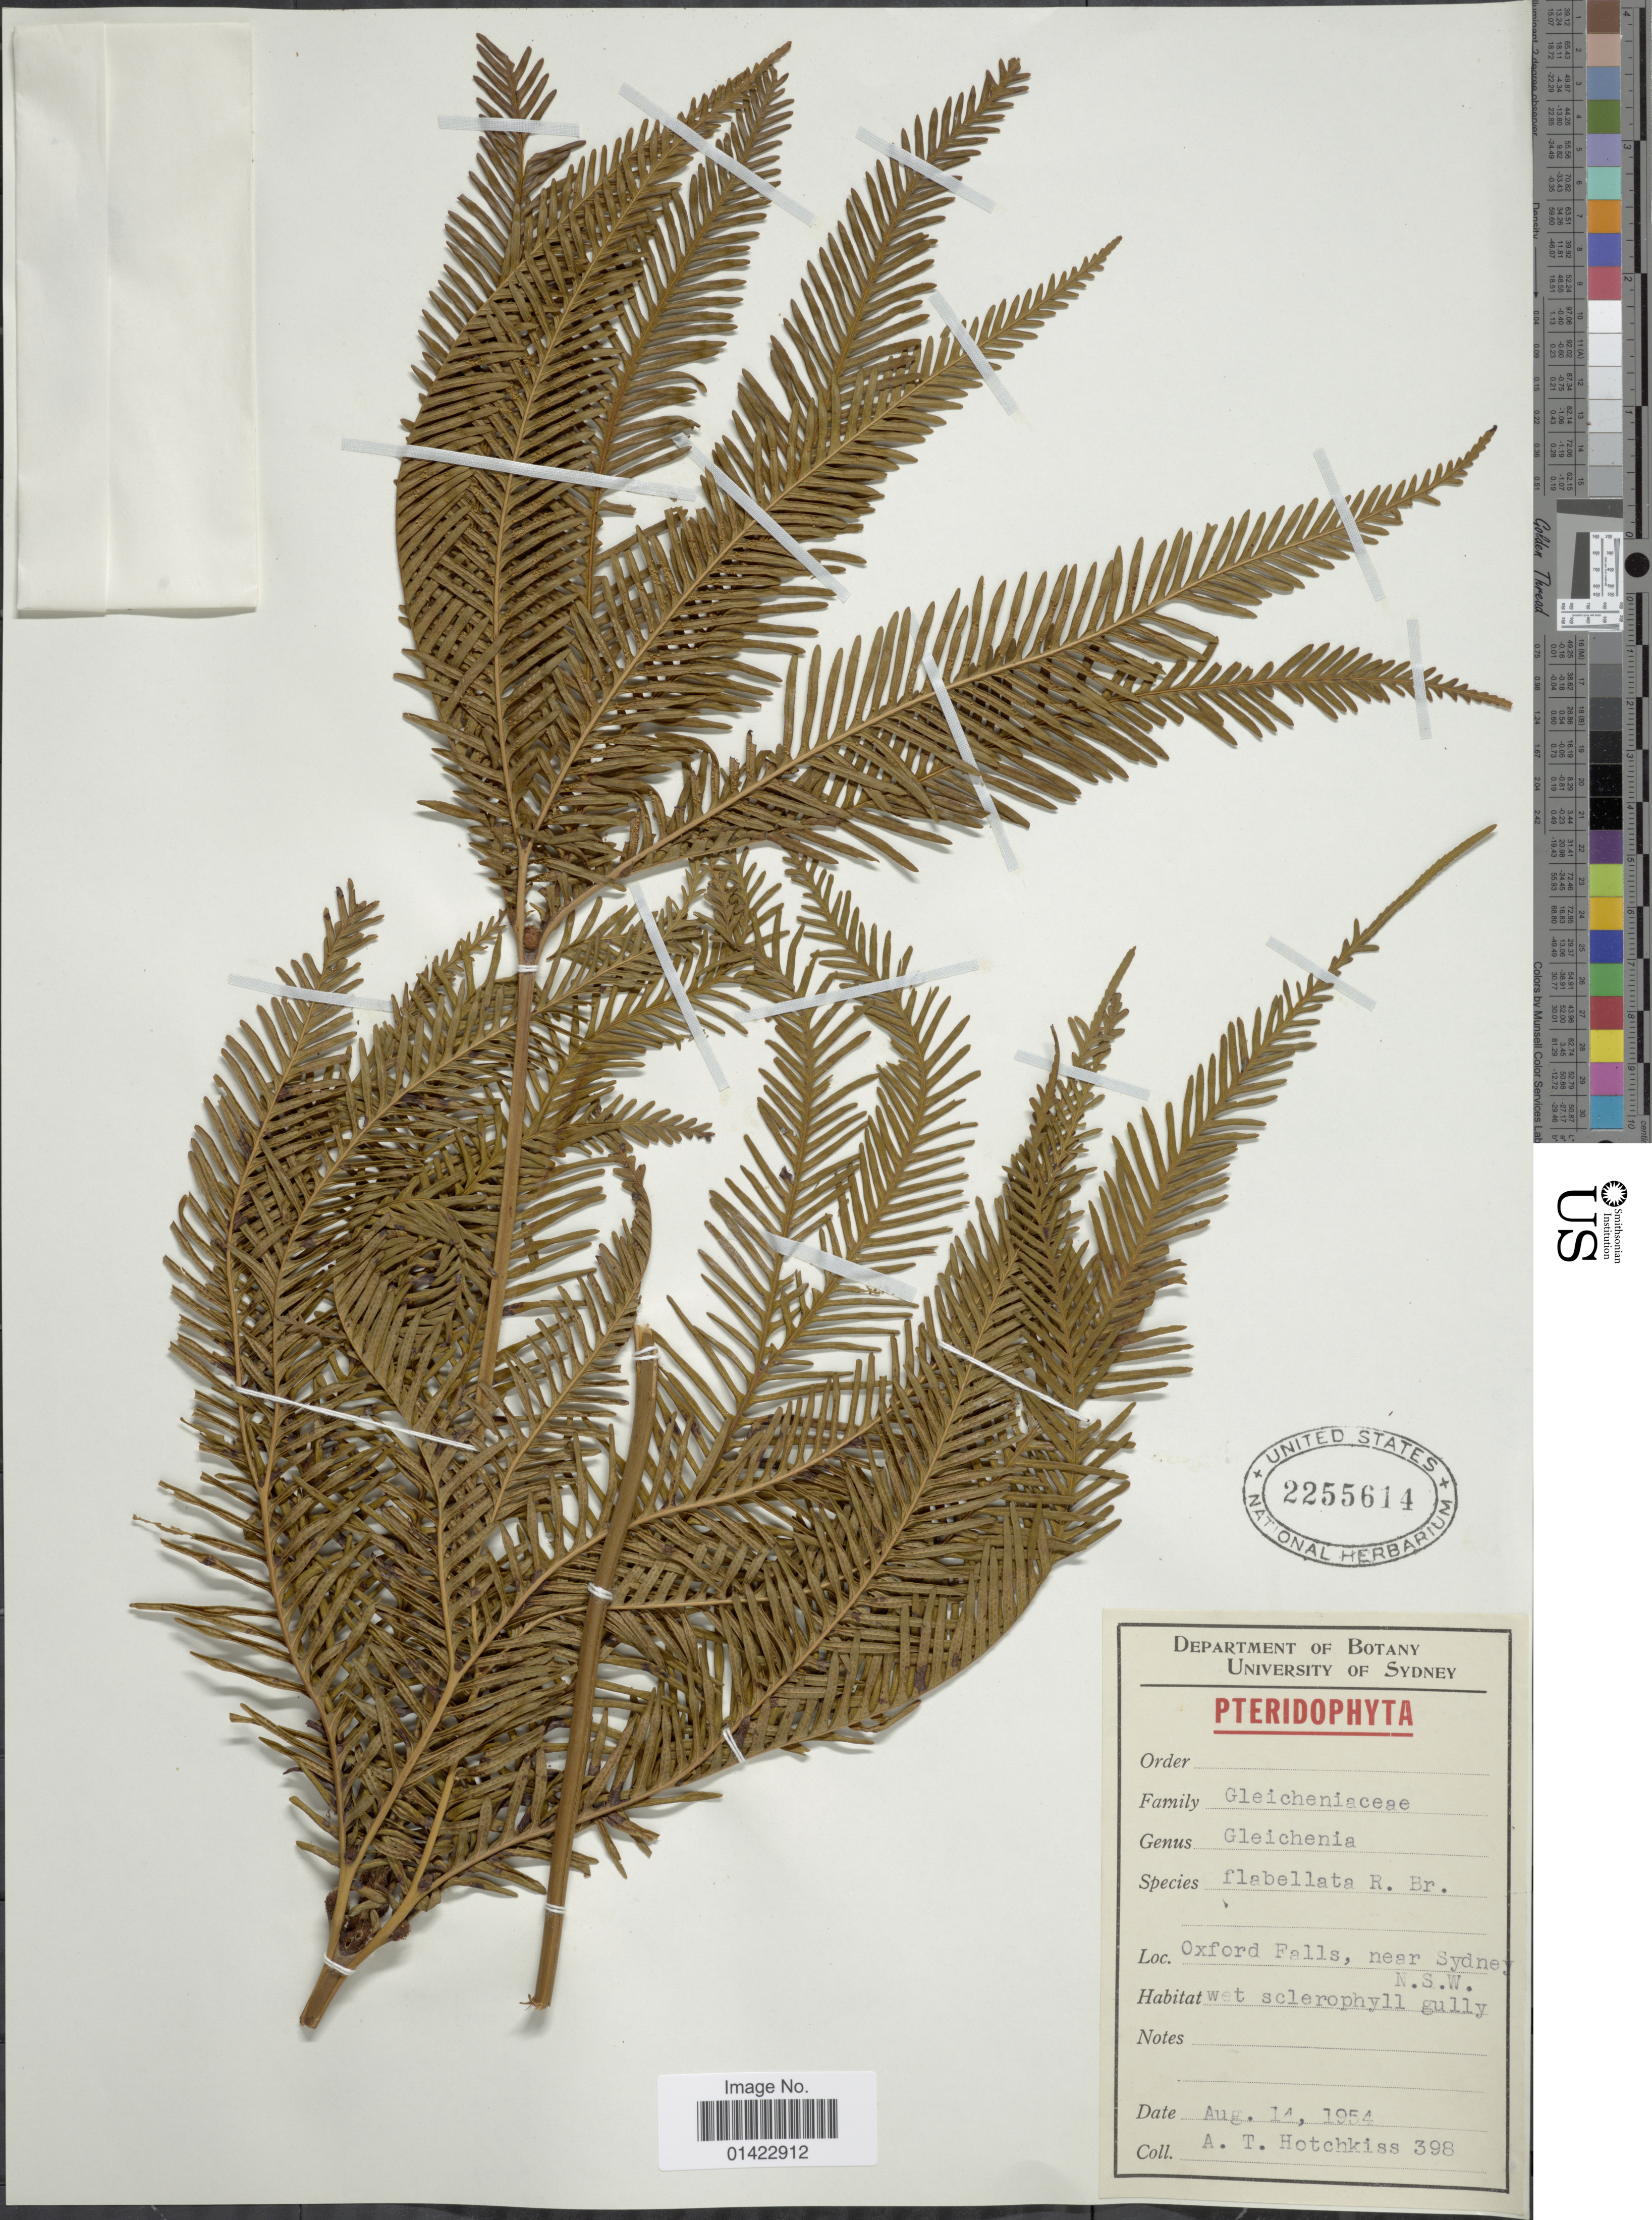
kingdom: Plantae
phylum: Tracheophyta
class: Polypodiopsida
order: Gleicheniales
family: Gleicheniaceae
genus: Sticherus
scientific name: Sticherus flabellatus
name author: (R. Br.) H. St. John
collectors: A. Hotchkiss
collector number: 398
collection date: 1954-08-14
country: Australia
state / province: New South Wales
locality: Oxford Falls, near Sydney N.S.W.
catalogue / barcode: US 2255614